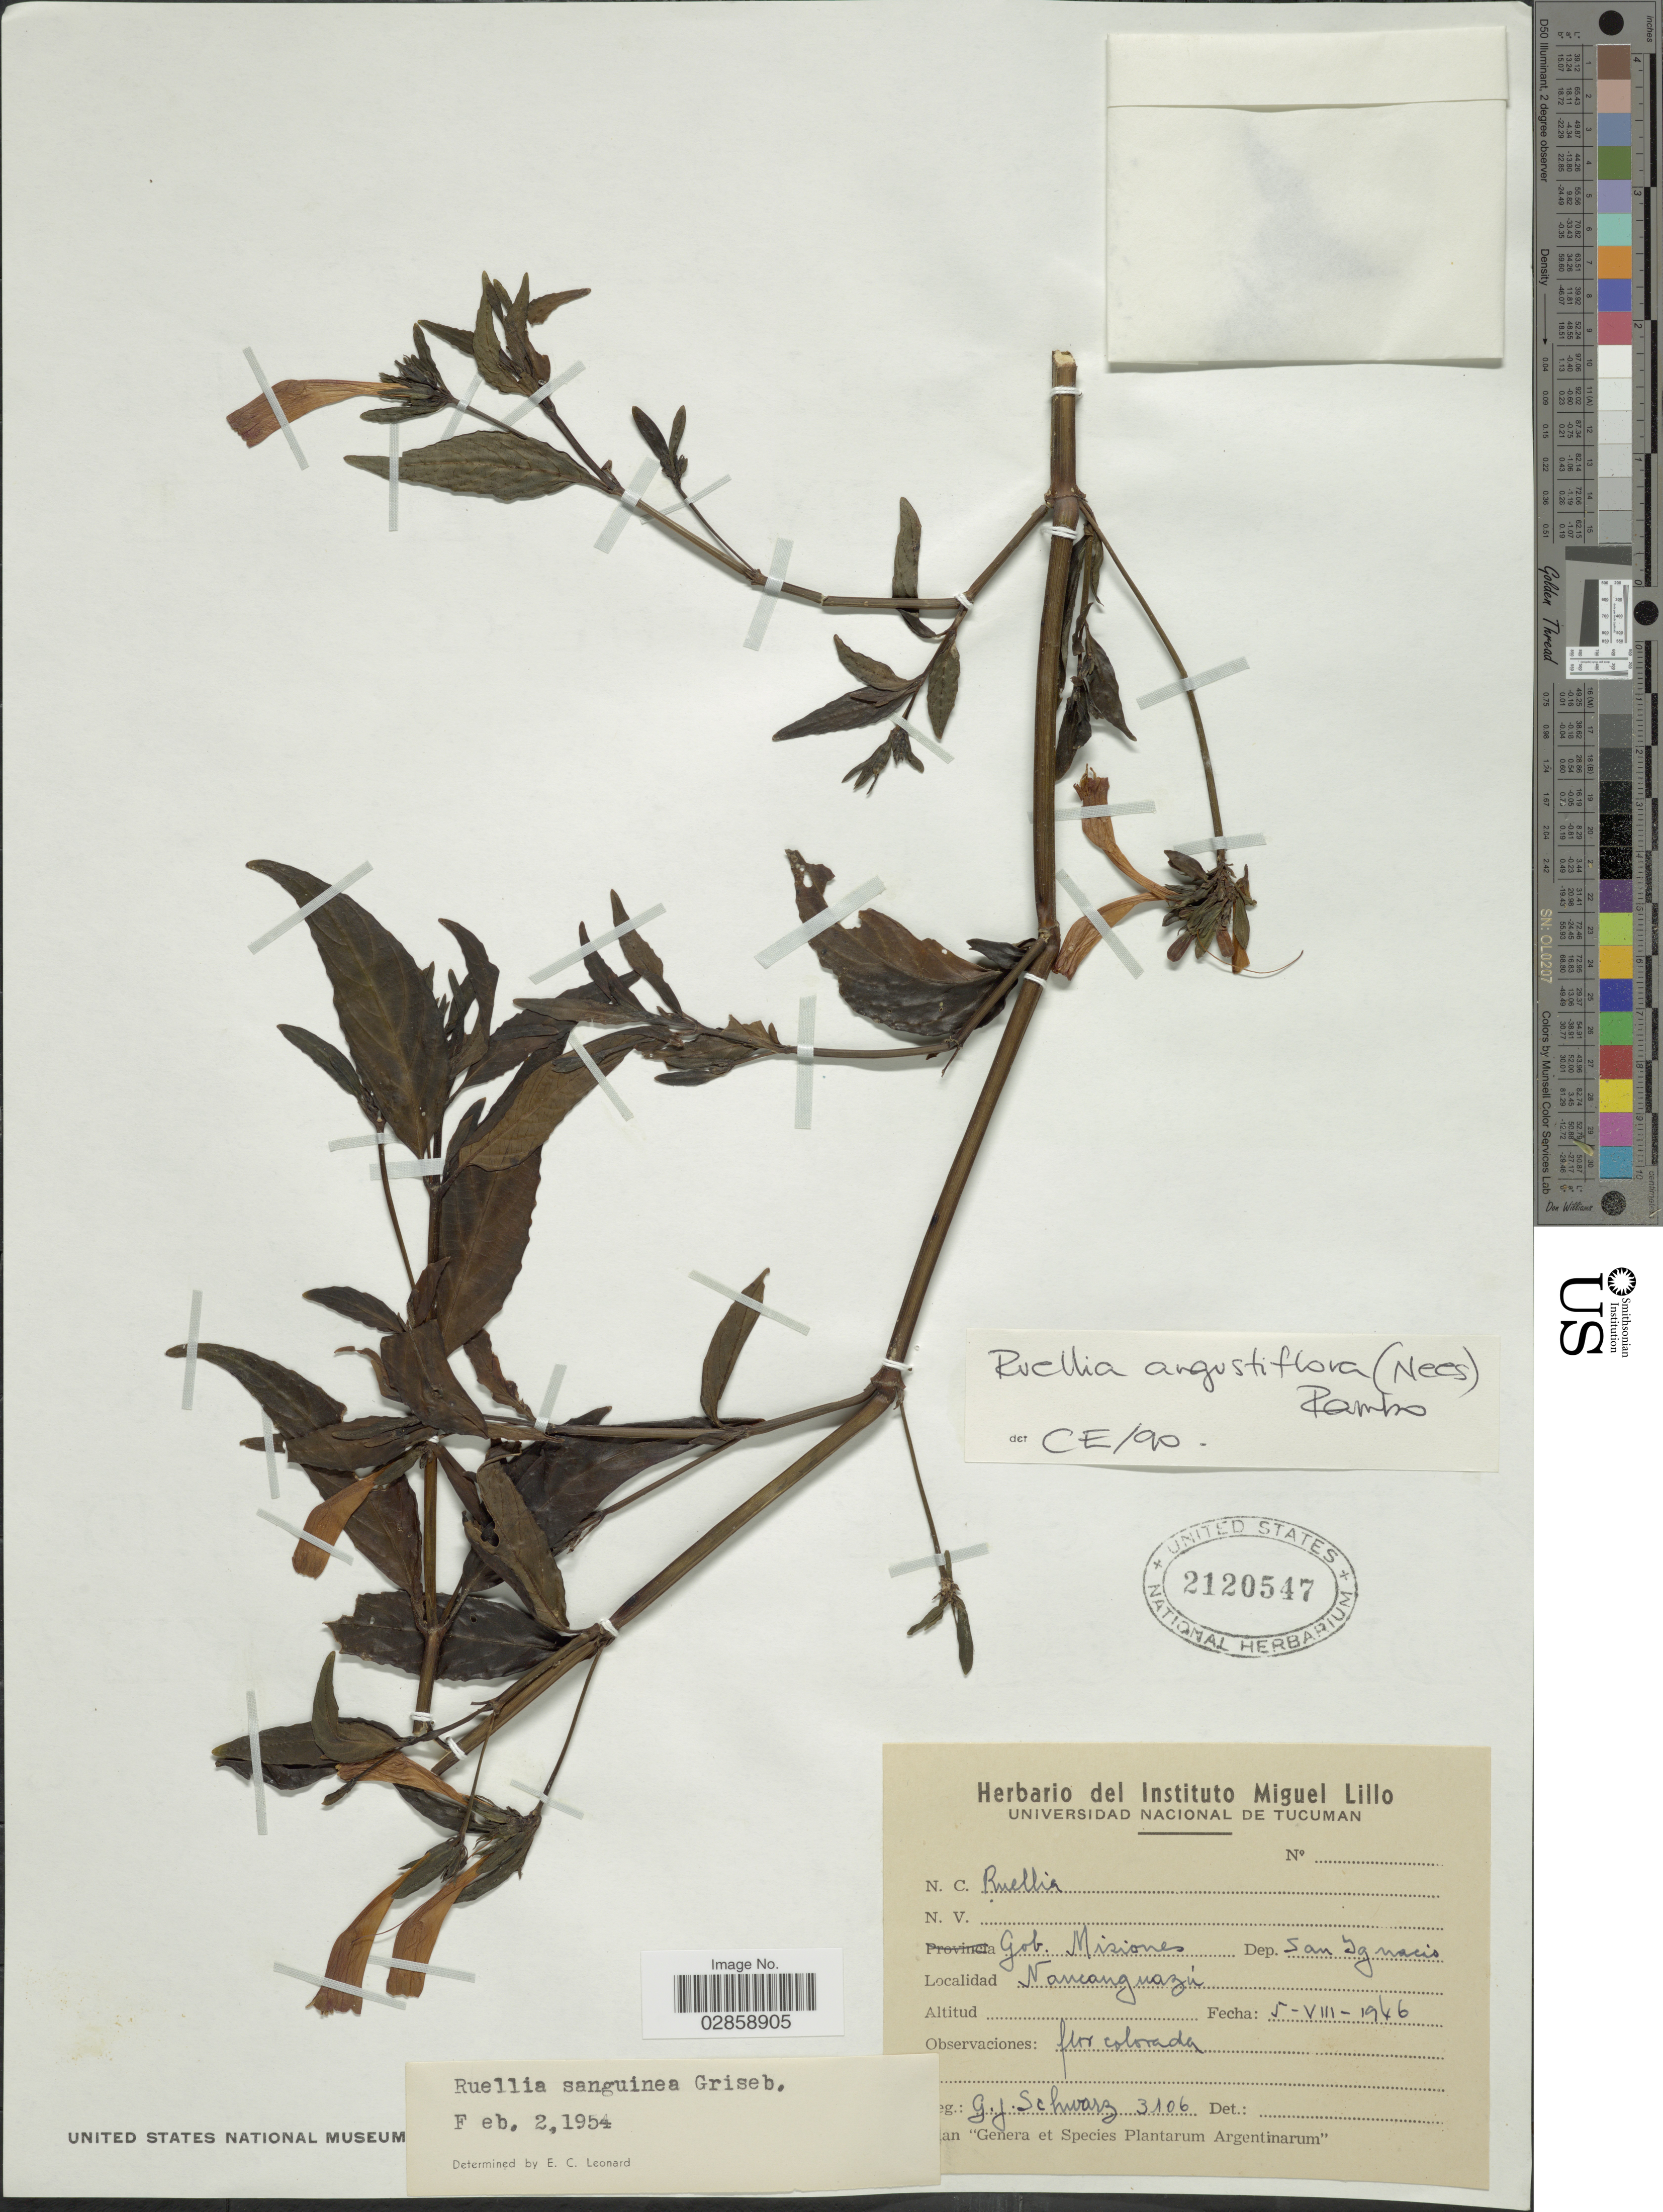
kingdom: Plantae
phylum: Tracheophyta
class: Magnoliopsida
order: Lamiales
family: Acanthaceae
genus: Ruellia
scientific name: Ruellia angustiflora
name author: (Nees) Lindau ex Rambo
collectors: G. J. Schwarz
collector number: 3106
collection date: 1946-08-05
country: Argentina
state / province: Misiones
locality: Gob. Misiones. Dep. San Ignacio. Nancanguazú.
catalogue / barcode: US 2120547